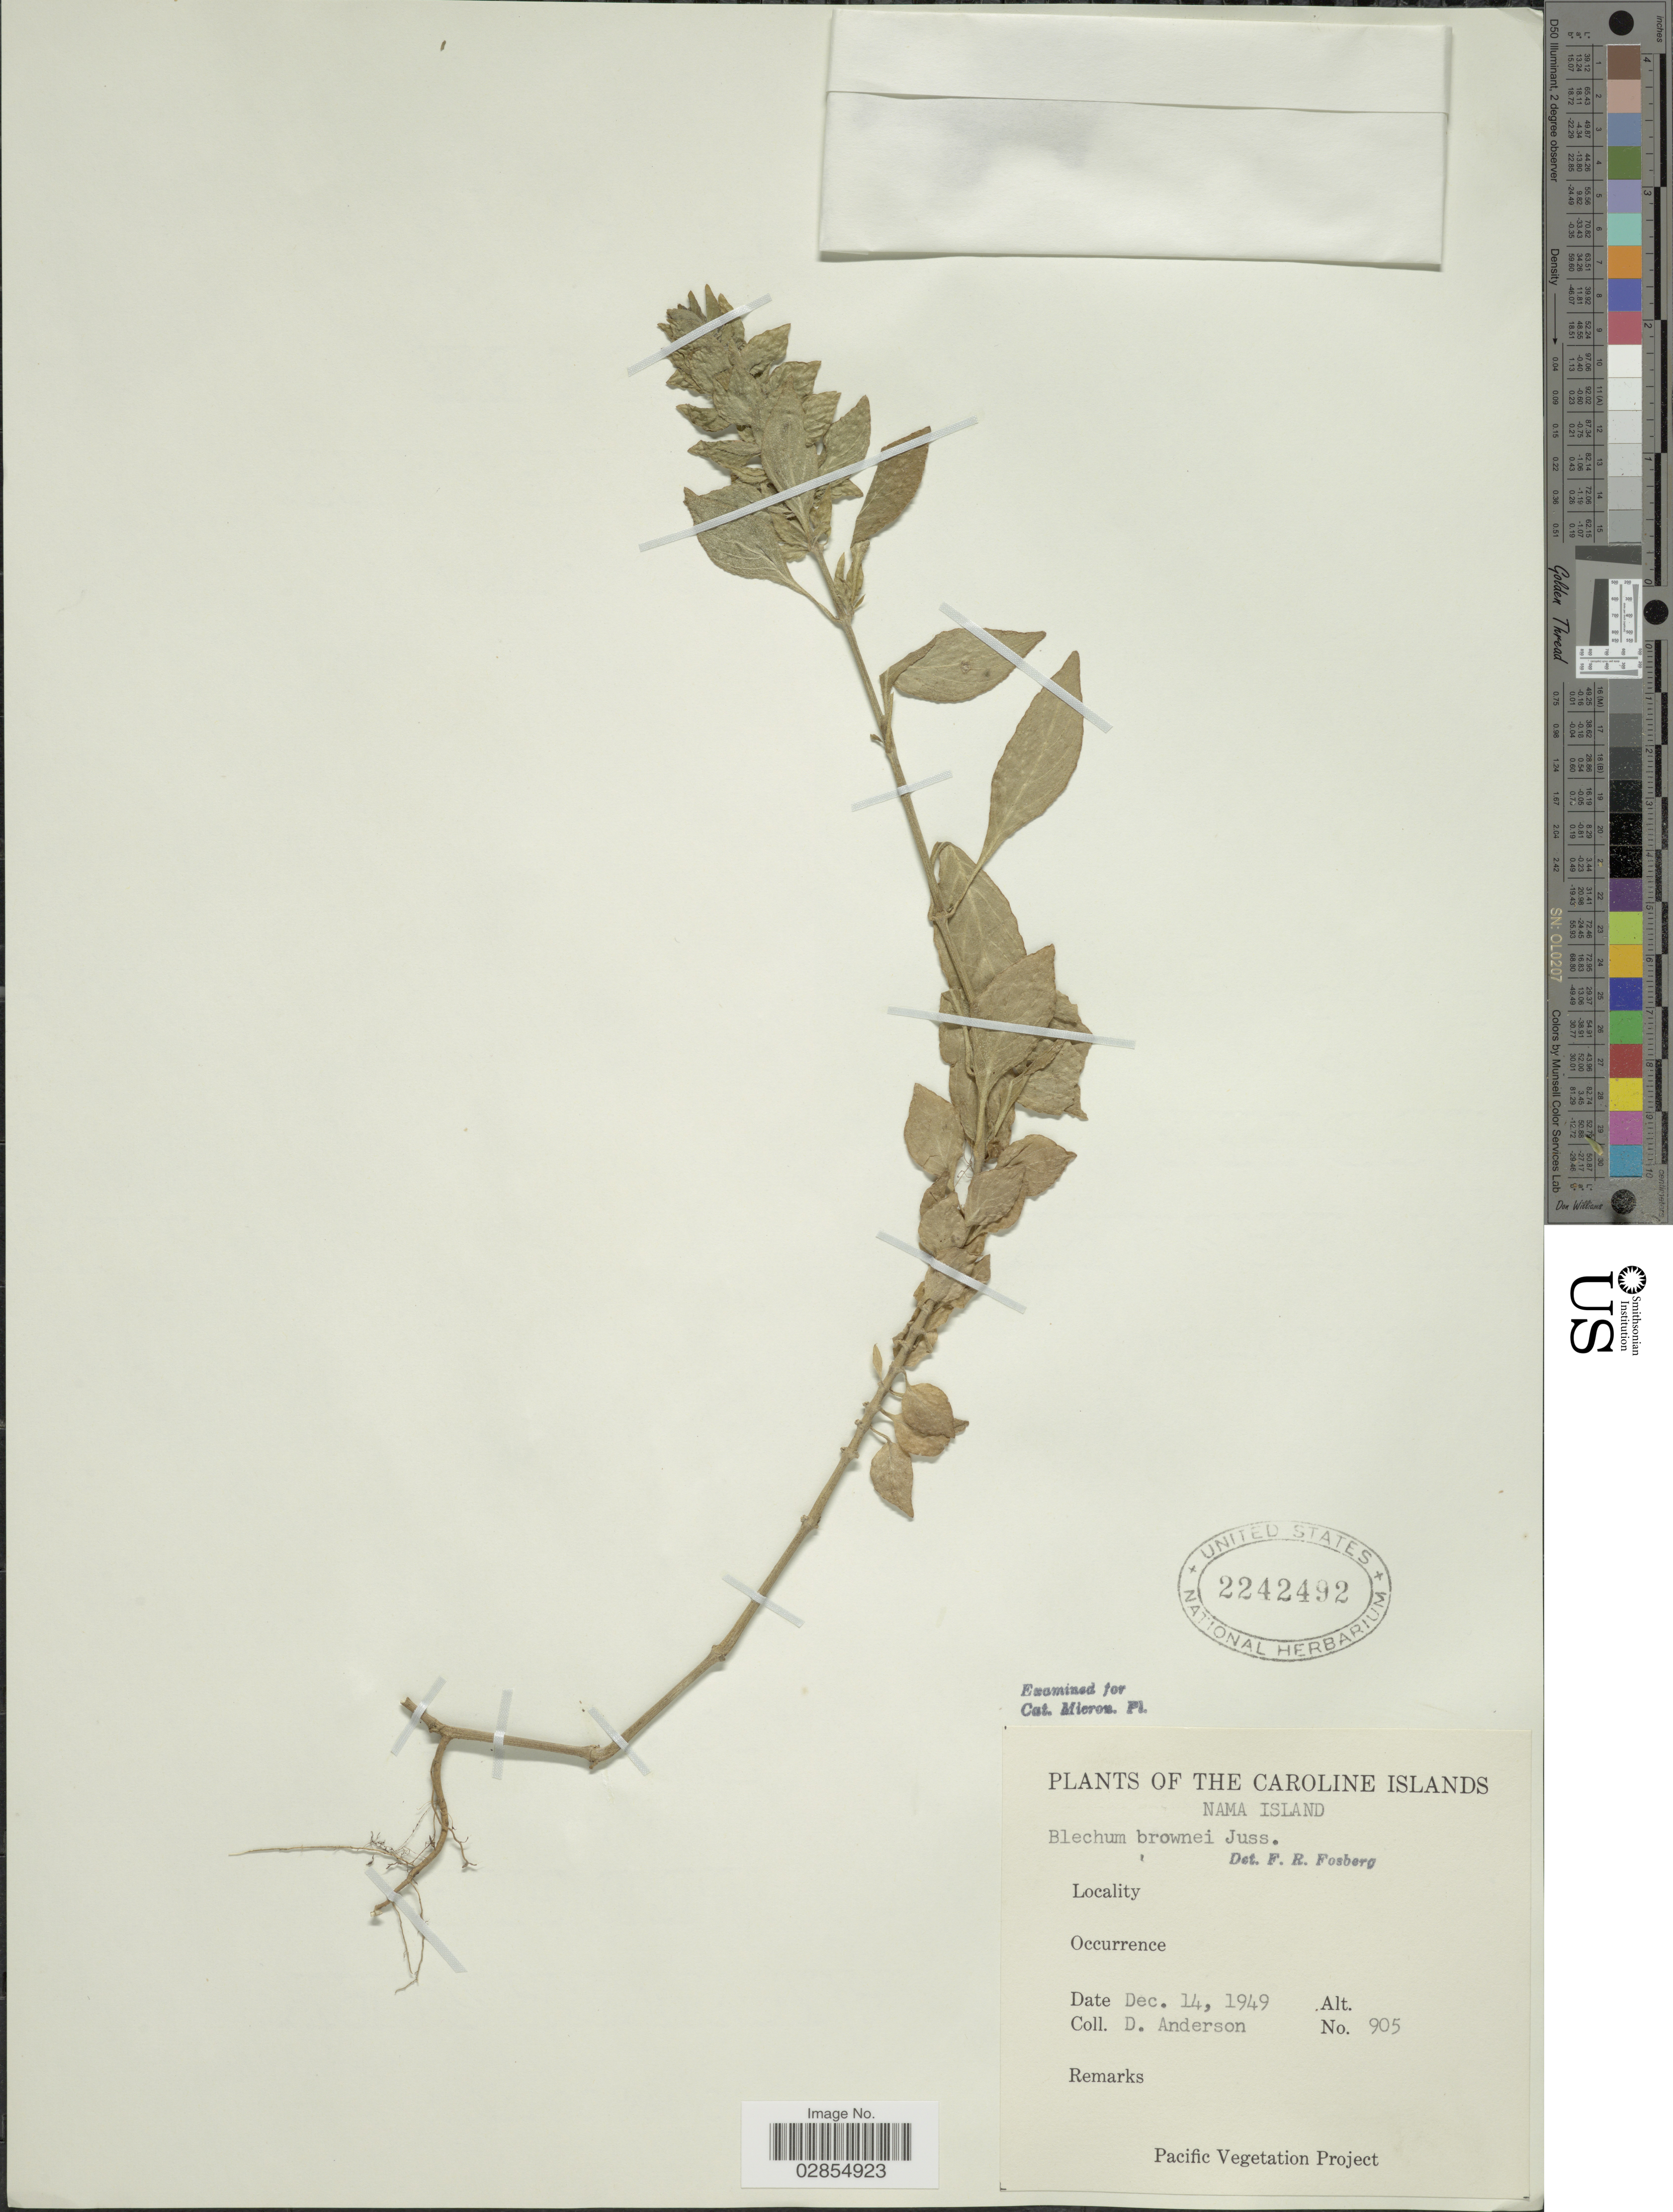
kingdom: Plantae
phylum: Tracheophyta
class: Magnoliopsida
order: Lamiales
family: Acanthaceae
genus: Blechum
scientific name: Blechum pyramidatum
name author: (Lam.) Urb.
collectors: D. Anderson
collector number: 905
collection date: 1949-12-14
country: Micronesia, Federated States of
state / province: Truk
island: Nama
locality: Caroline Islands. Nama Island.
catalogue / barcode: US 2242492